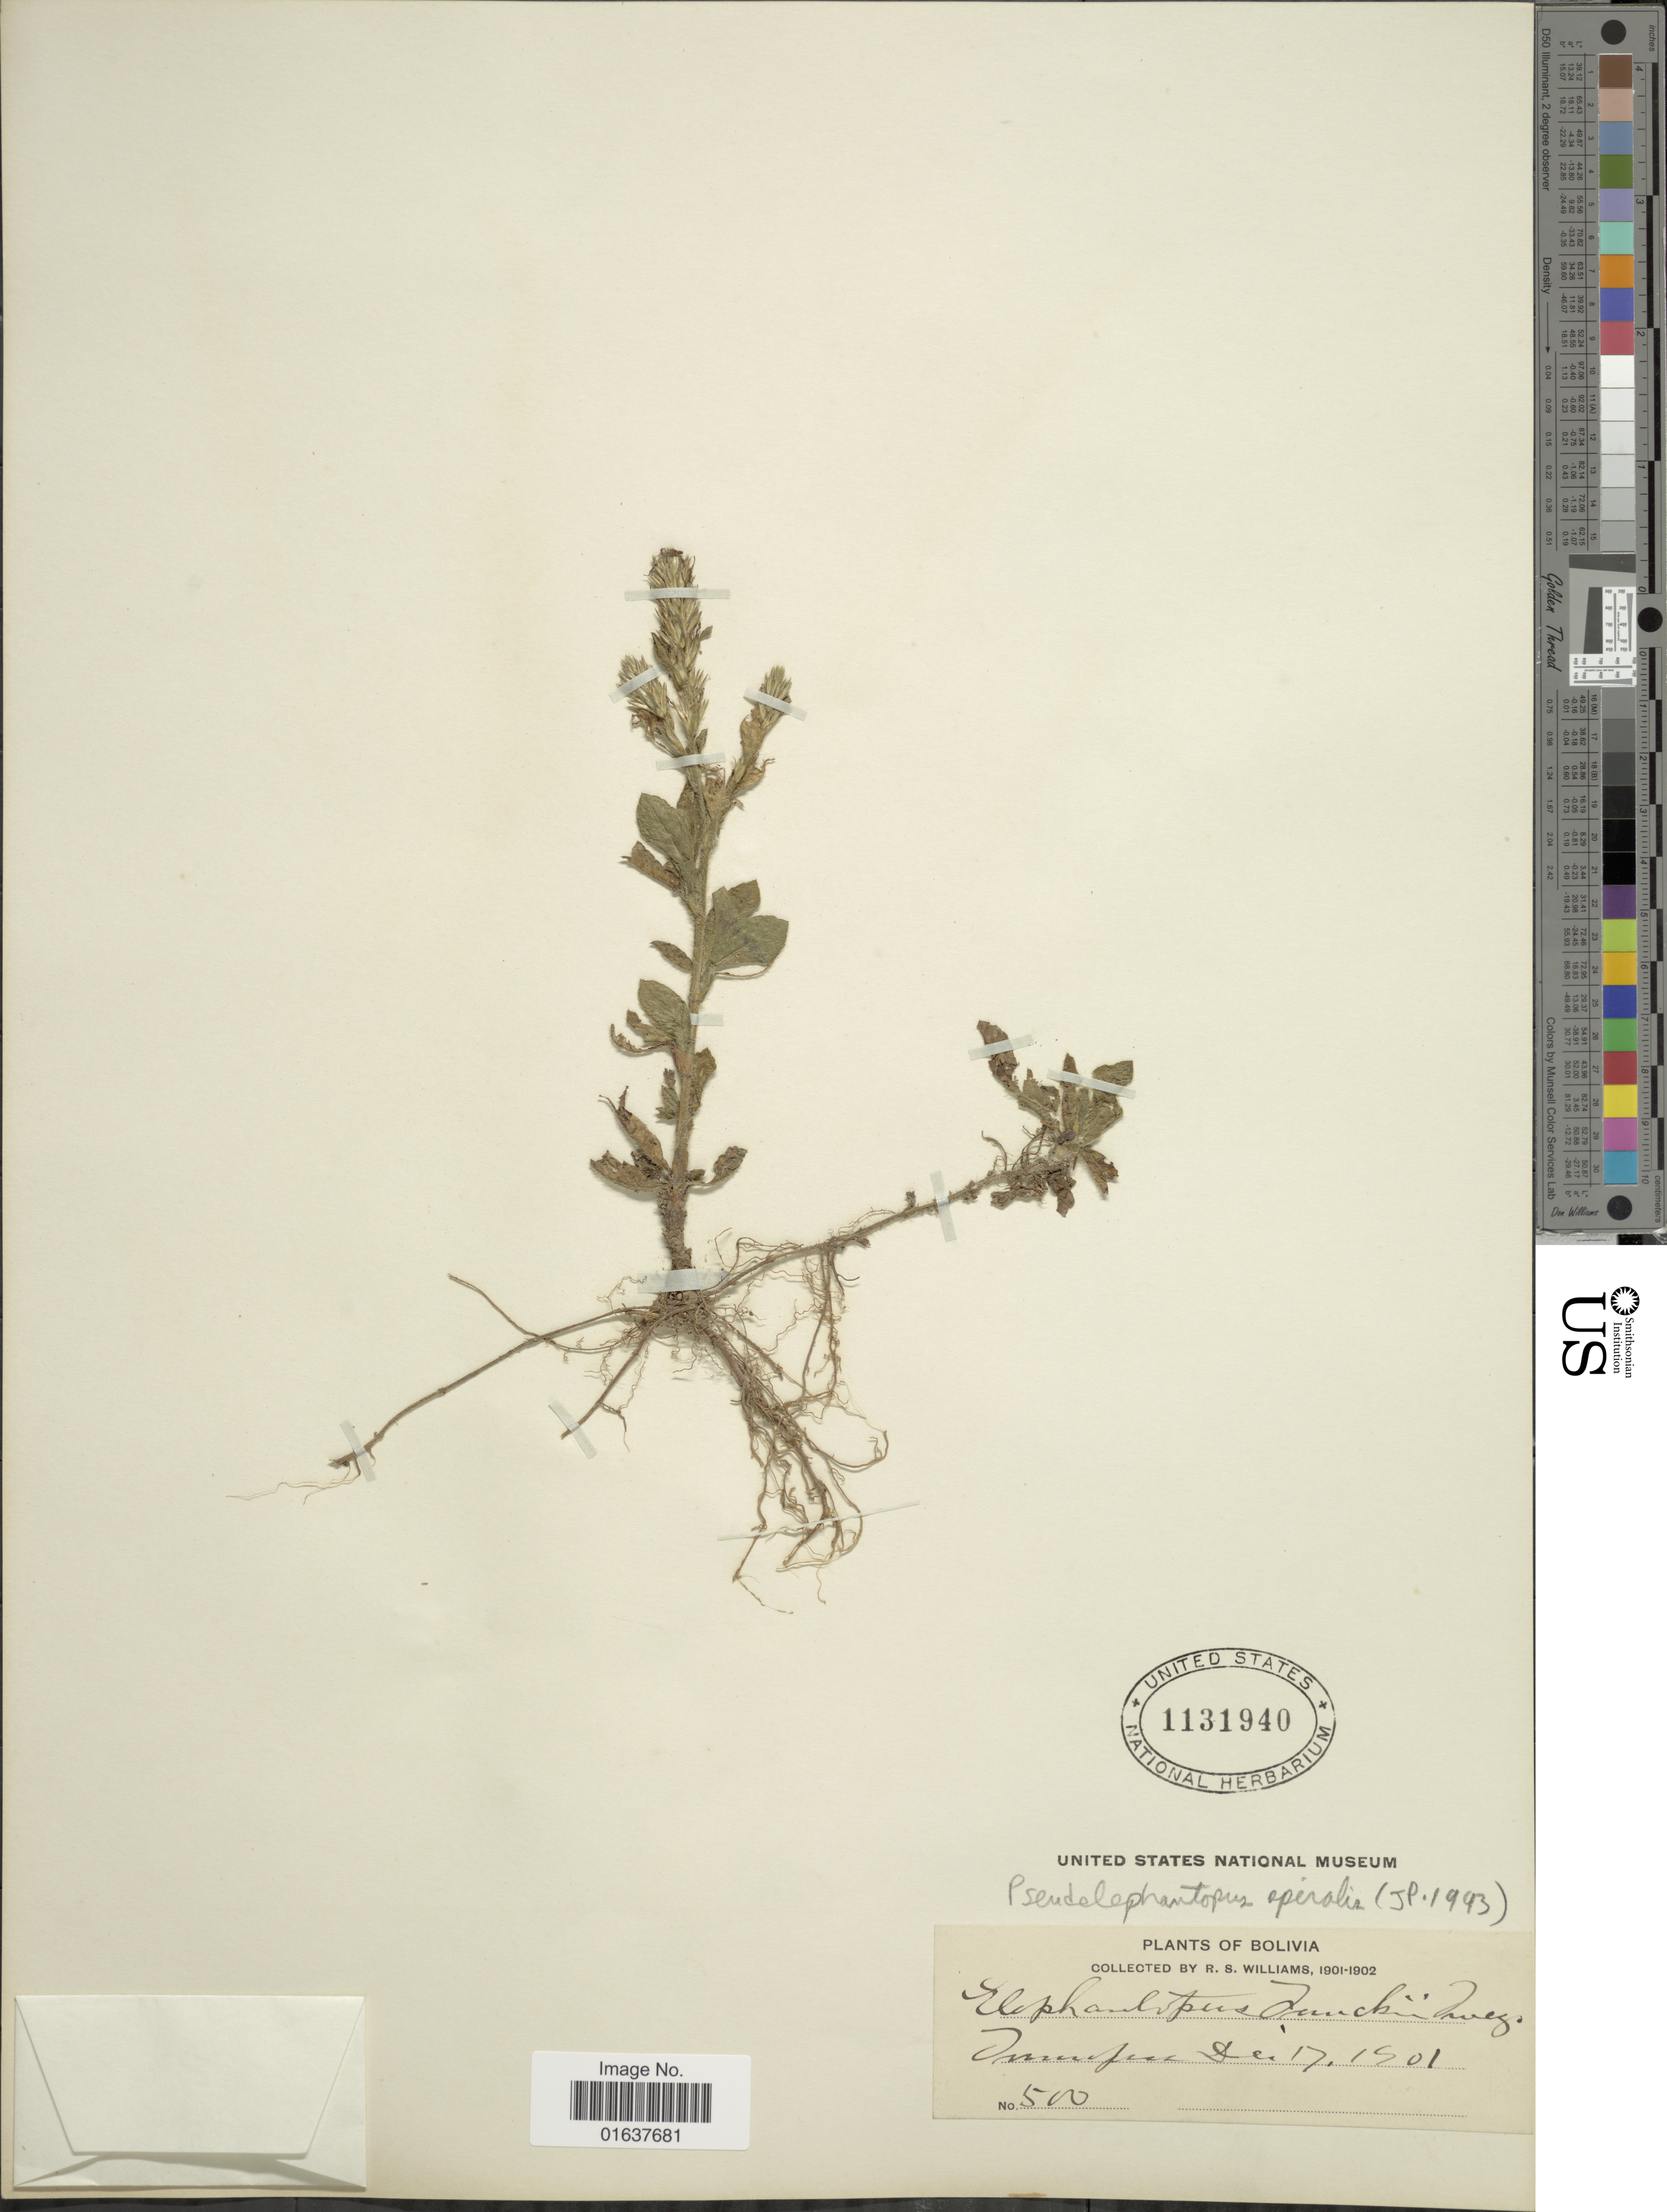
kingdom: Plantae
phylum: Tracheophyta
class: Magnoliopsida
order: Asterales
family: Asteraceae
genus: Pseudelephantopus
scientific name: Pseudelephantopus spiralis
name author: (Less.) Cronquist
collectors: R. S. Williams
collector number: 500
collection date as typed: Dec. 17, 1901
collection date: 1901-12-17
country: Bolivia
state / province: La Paz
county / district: Iturralde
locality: Tumupasa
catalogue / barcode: US 1131940